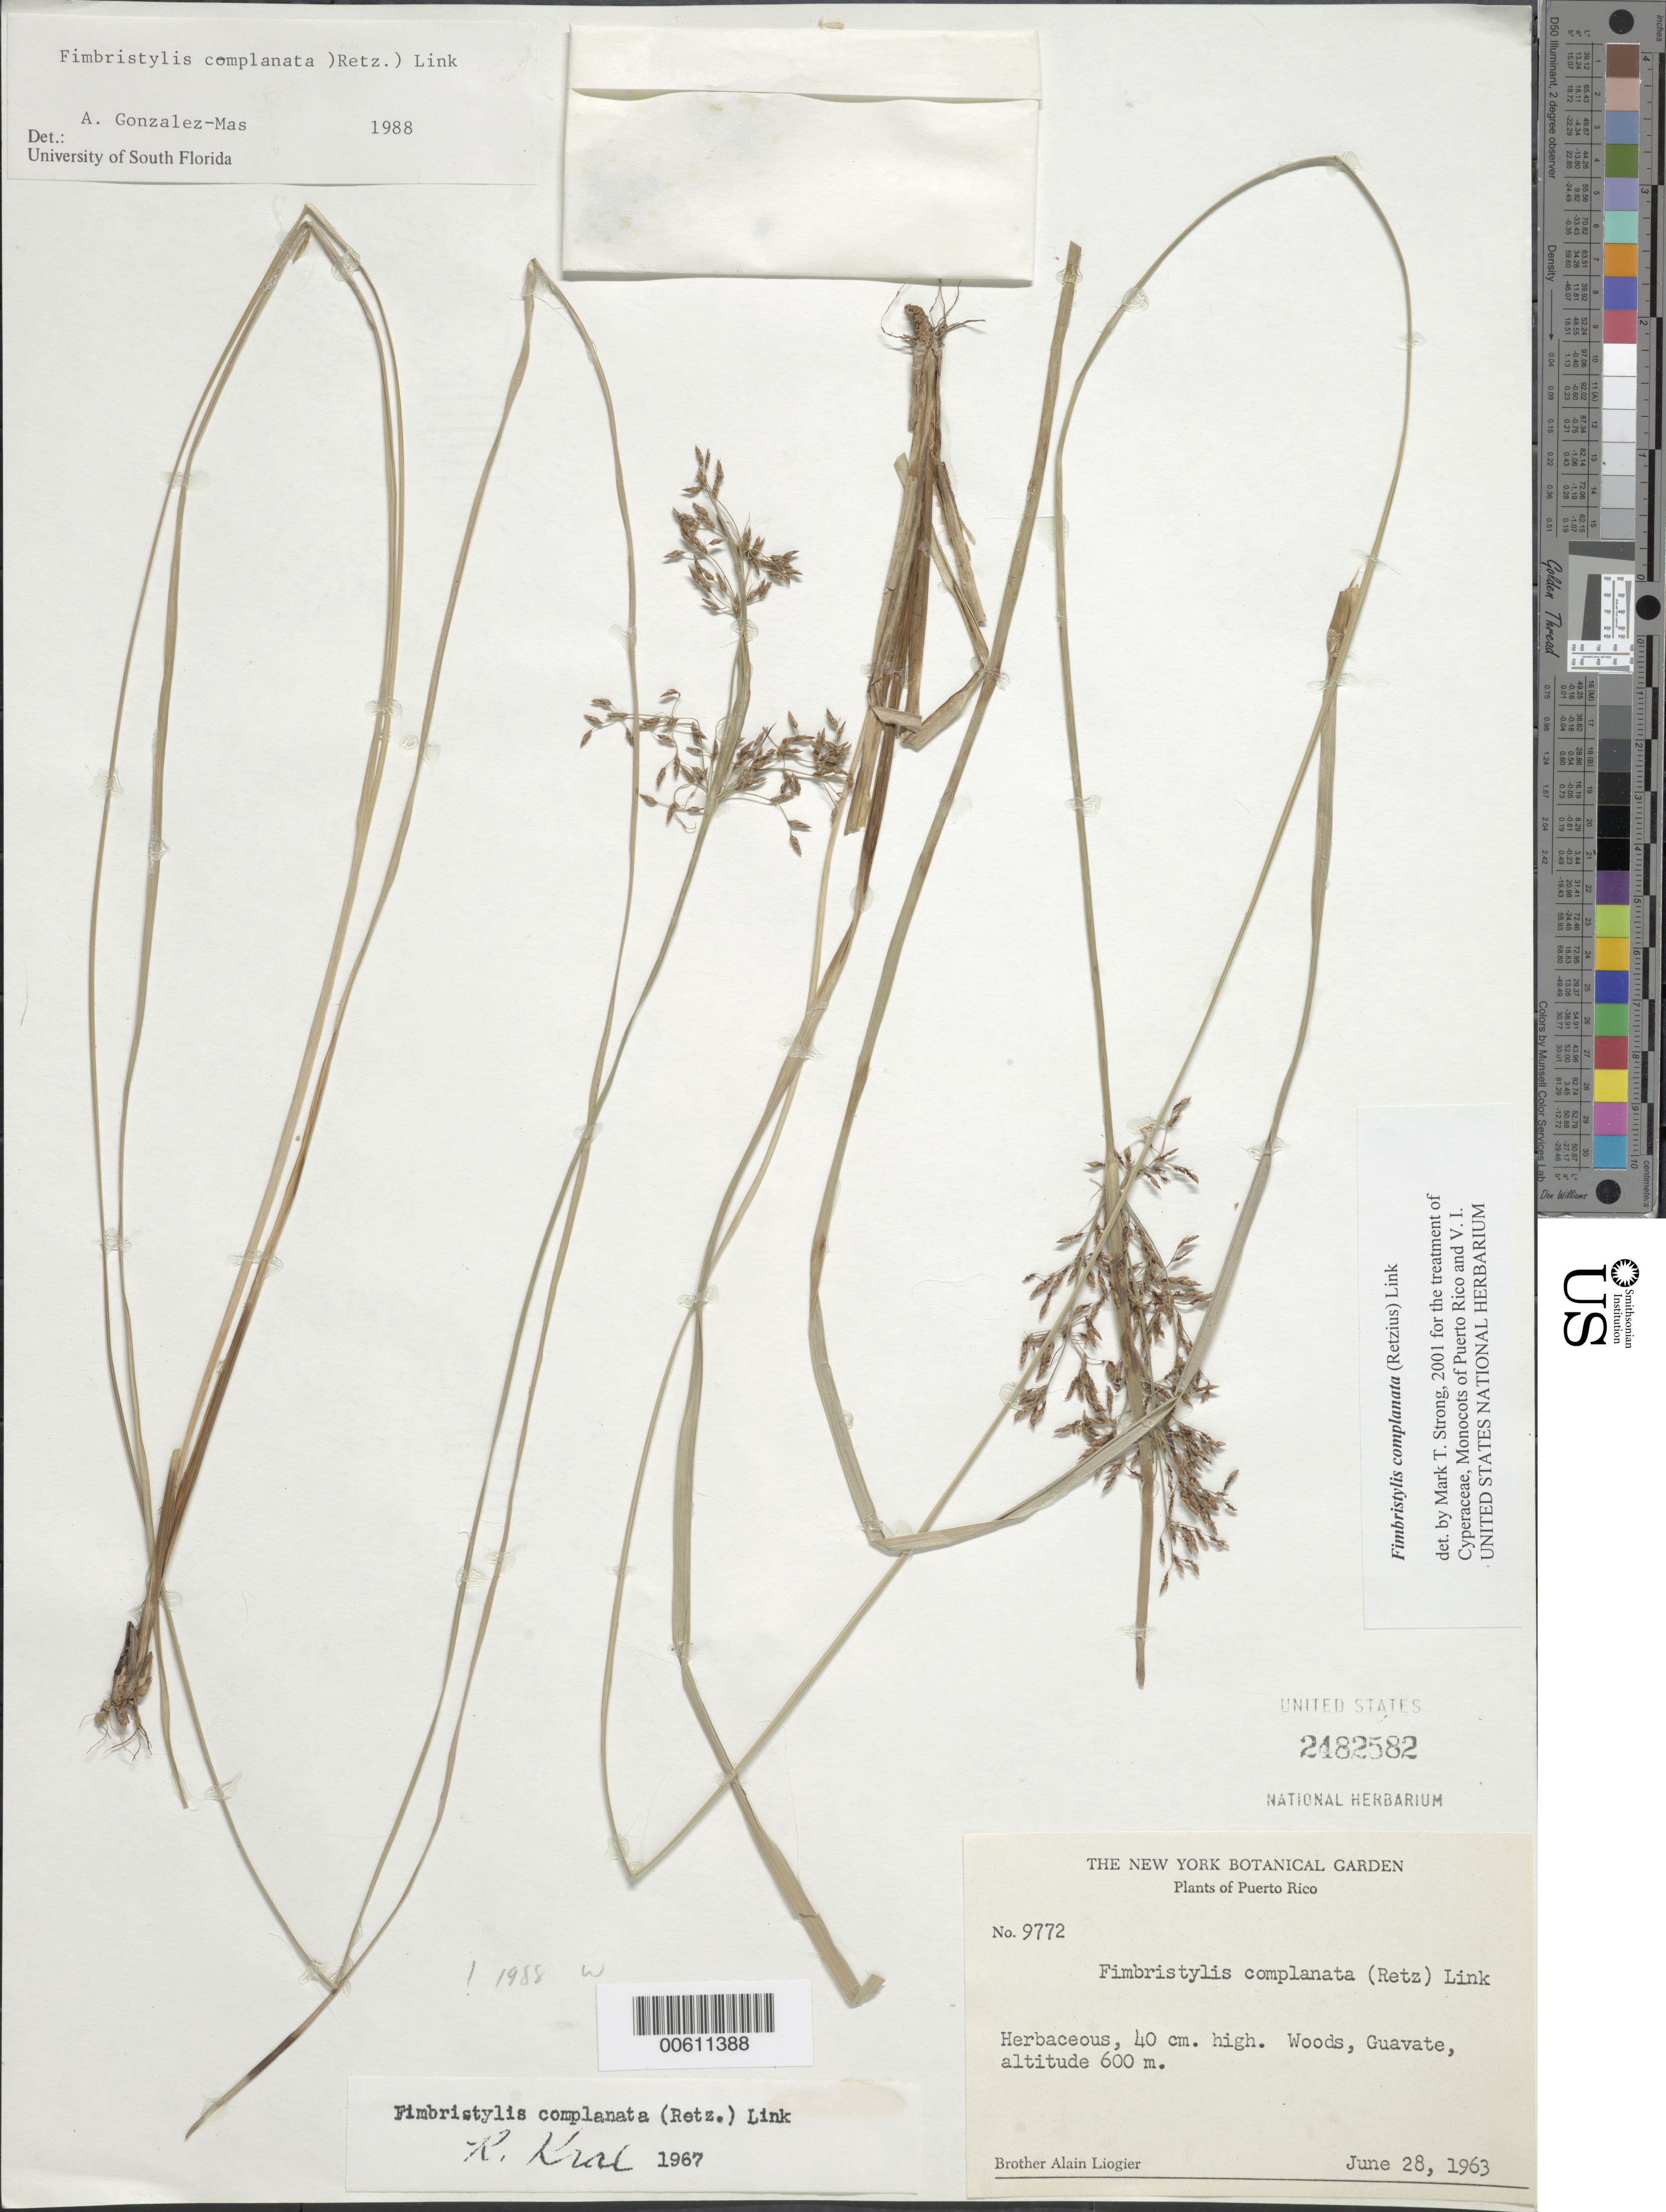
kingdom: Plantae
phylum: Tracheophyta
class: Liliopsida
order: Poales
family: Cyperaceae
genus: Fimbristylis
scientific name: Fimbristylis complanata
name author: (Retz.) Link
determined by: Strong, M. T., (US), Smithsonian Institution - National Museum of Natural History (UNITED STATES)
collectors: A. H. Liogier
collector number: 9772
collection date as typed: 28 Jun 1963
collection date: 1963-06-28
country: Puerto Rico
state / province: Cayey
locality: Guavate.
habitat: Woods.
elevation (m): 600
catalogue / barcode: US 2482582